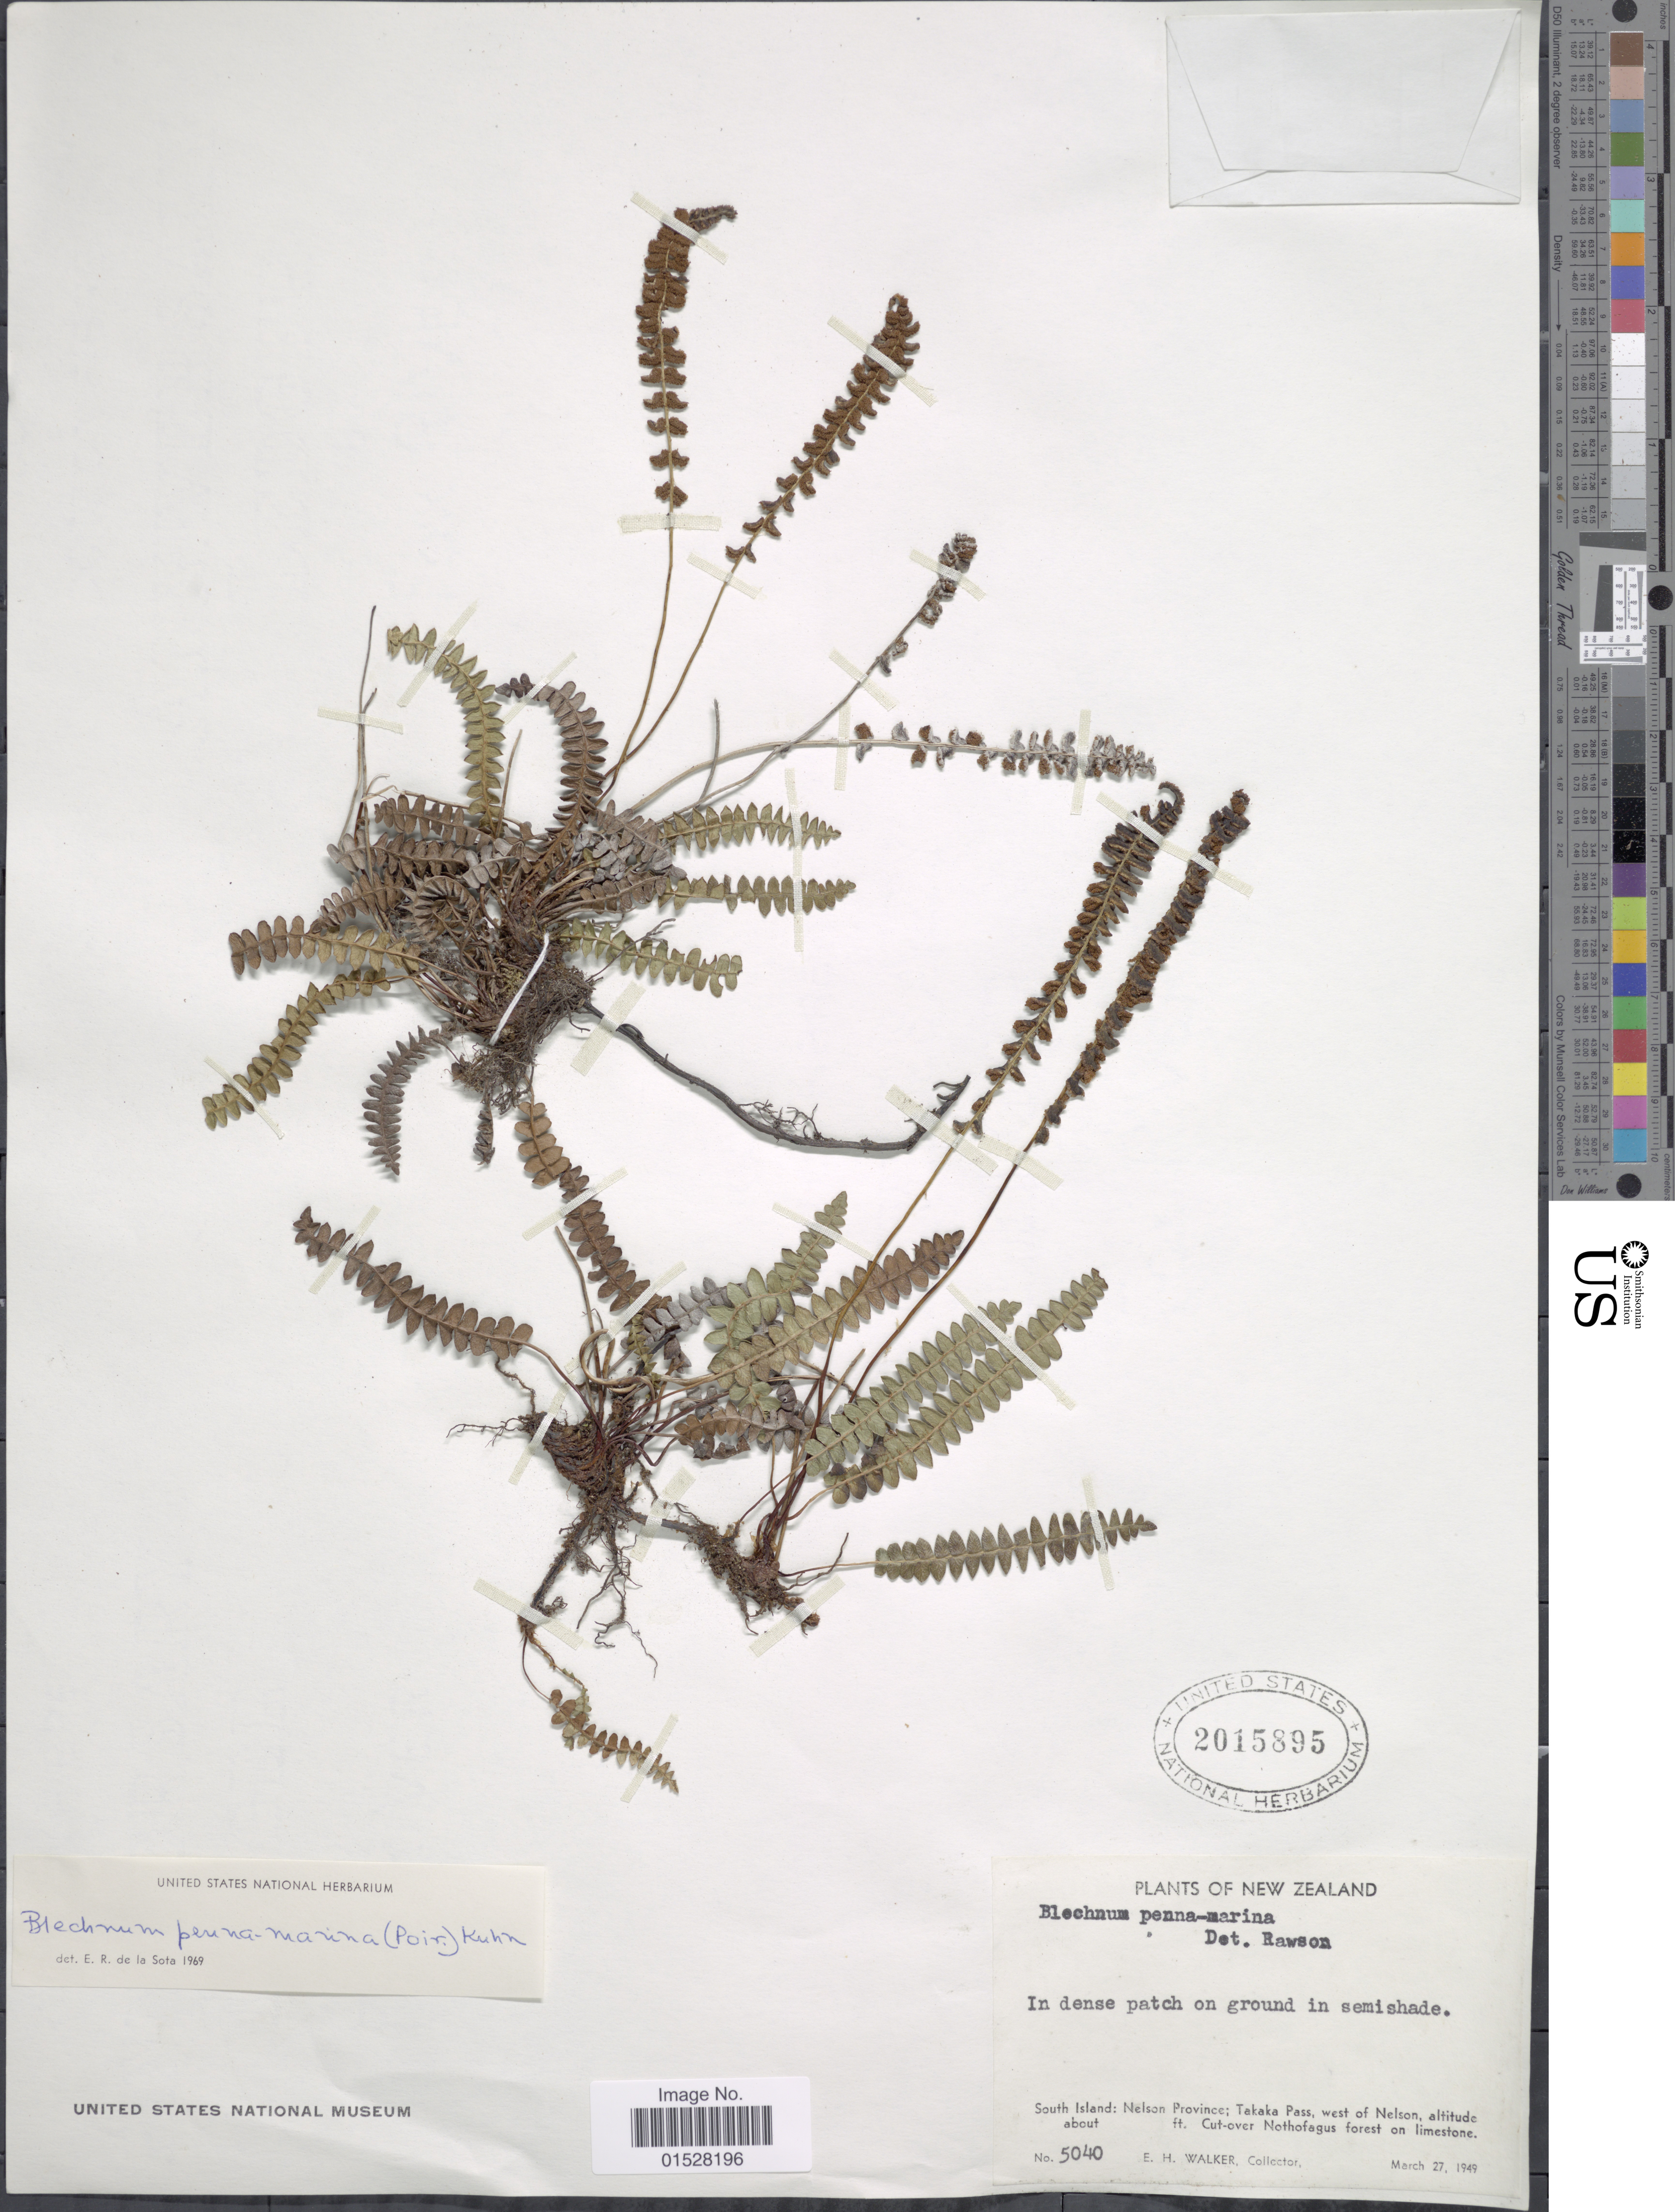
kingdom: Plantae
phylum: Tracheophyta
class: Polypodiopsida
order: Polypodiales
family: Blechnaceae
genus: Blechnum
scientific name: Blechnum penna-marina subsp. alpina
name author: T.C. Chambers & P. A. Farrant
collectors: E. H. Walker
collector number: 5040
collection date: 1949-03-27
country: New Zealand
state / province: Nelson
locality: South Island: Takaka Pass, west of Nelson.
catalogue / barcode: US 2015895